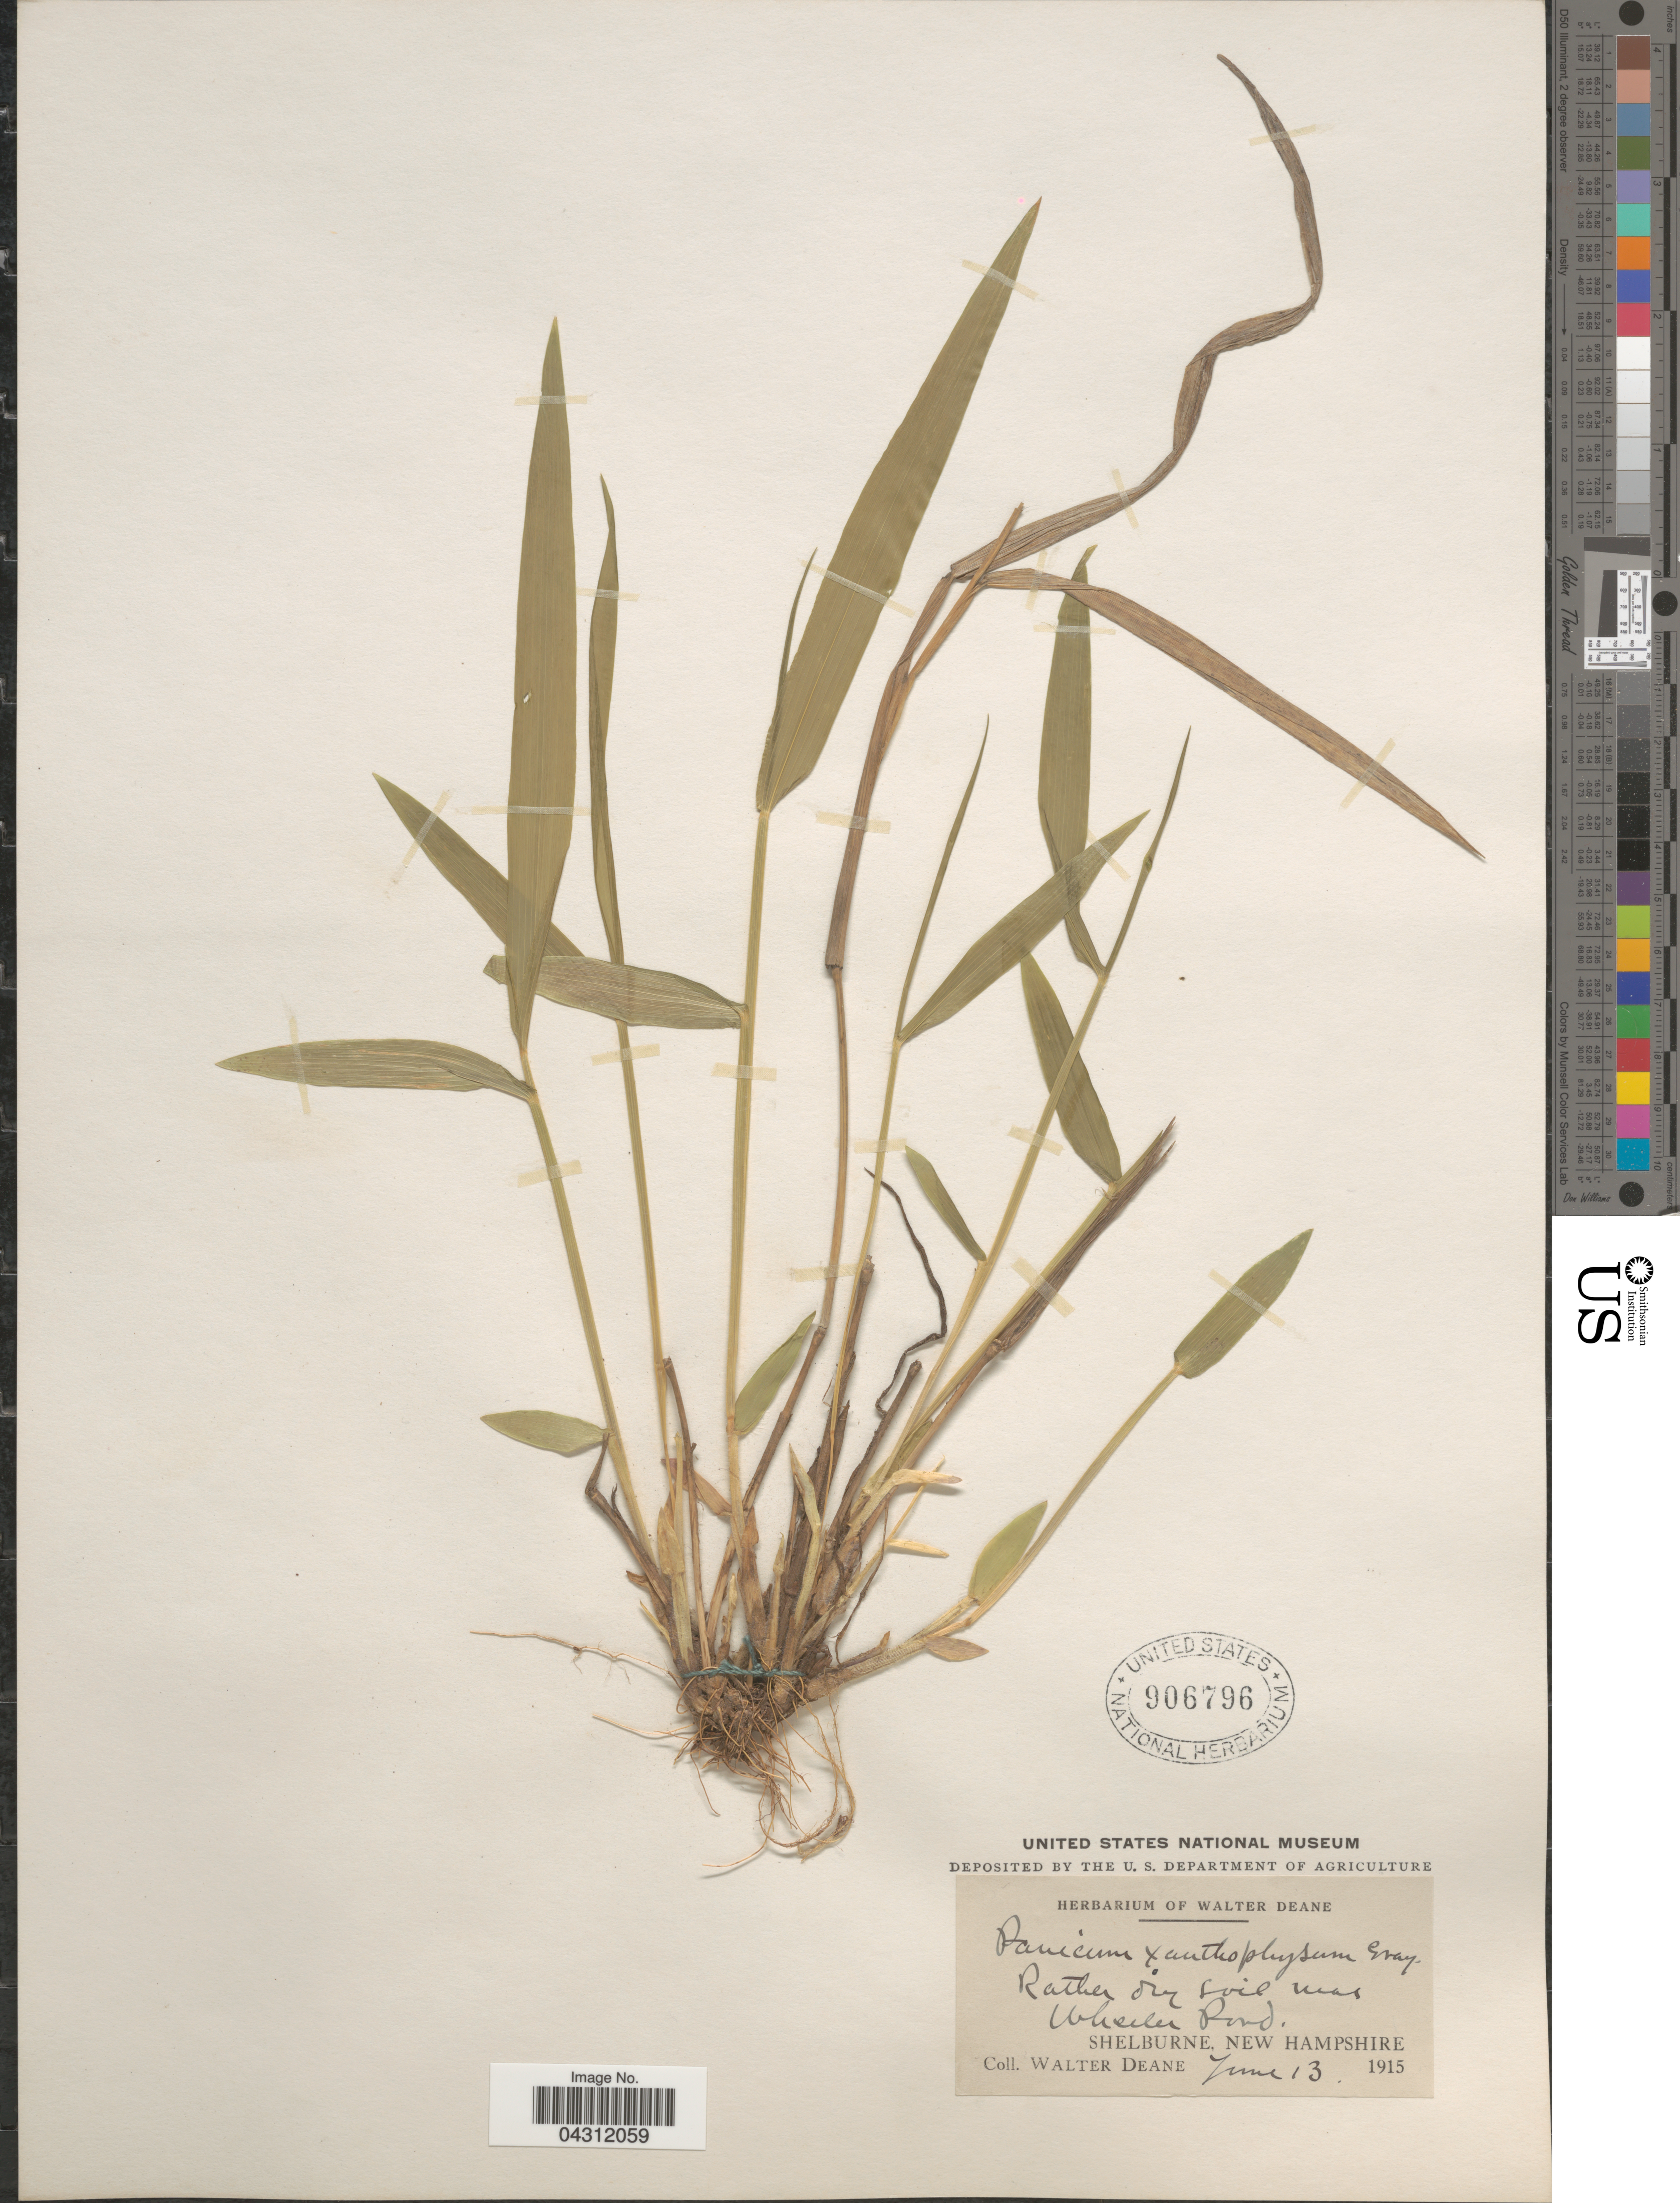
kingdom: Plantae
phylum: Tracheophyta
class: Liliopsida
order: Poales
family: Poaceae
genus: Dichanthelium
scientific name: Dichanthelium xanthophysum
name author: (A. Gray) Freckmann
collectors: W. Deane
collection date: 1915-06-13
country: United States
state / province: New Hampshire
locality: Rather dry soil near Wheeler Pond. Shelburne.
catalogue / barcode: US 906796